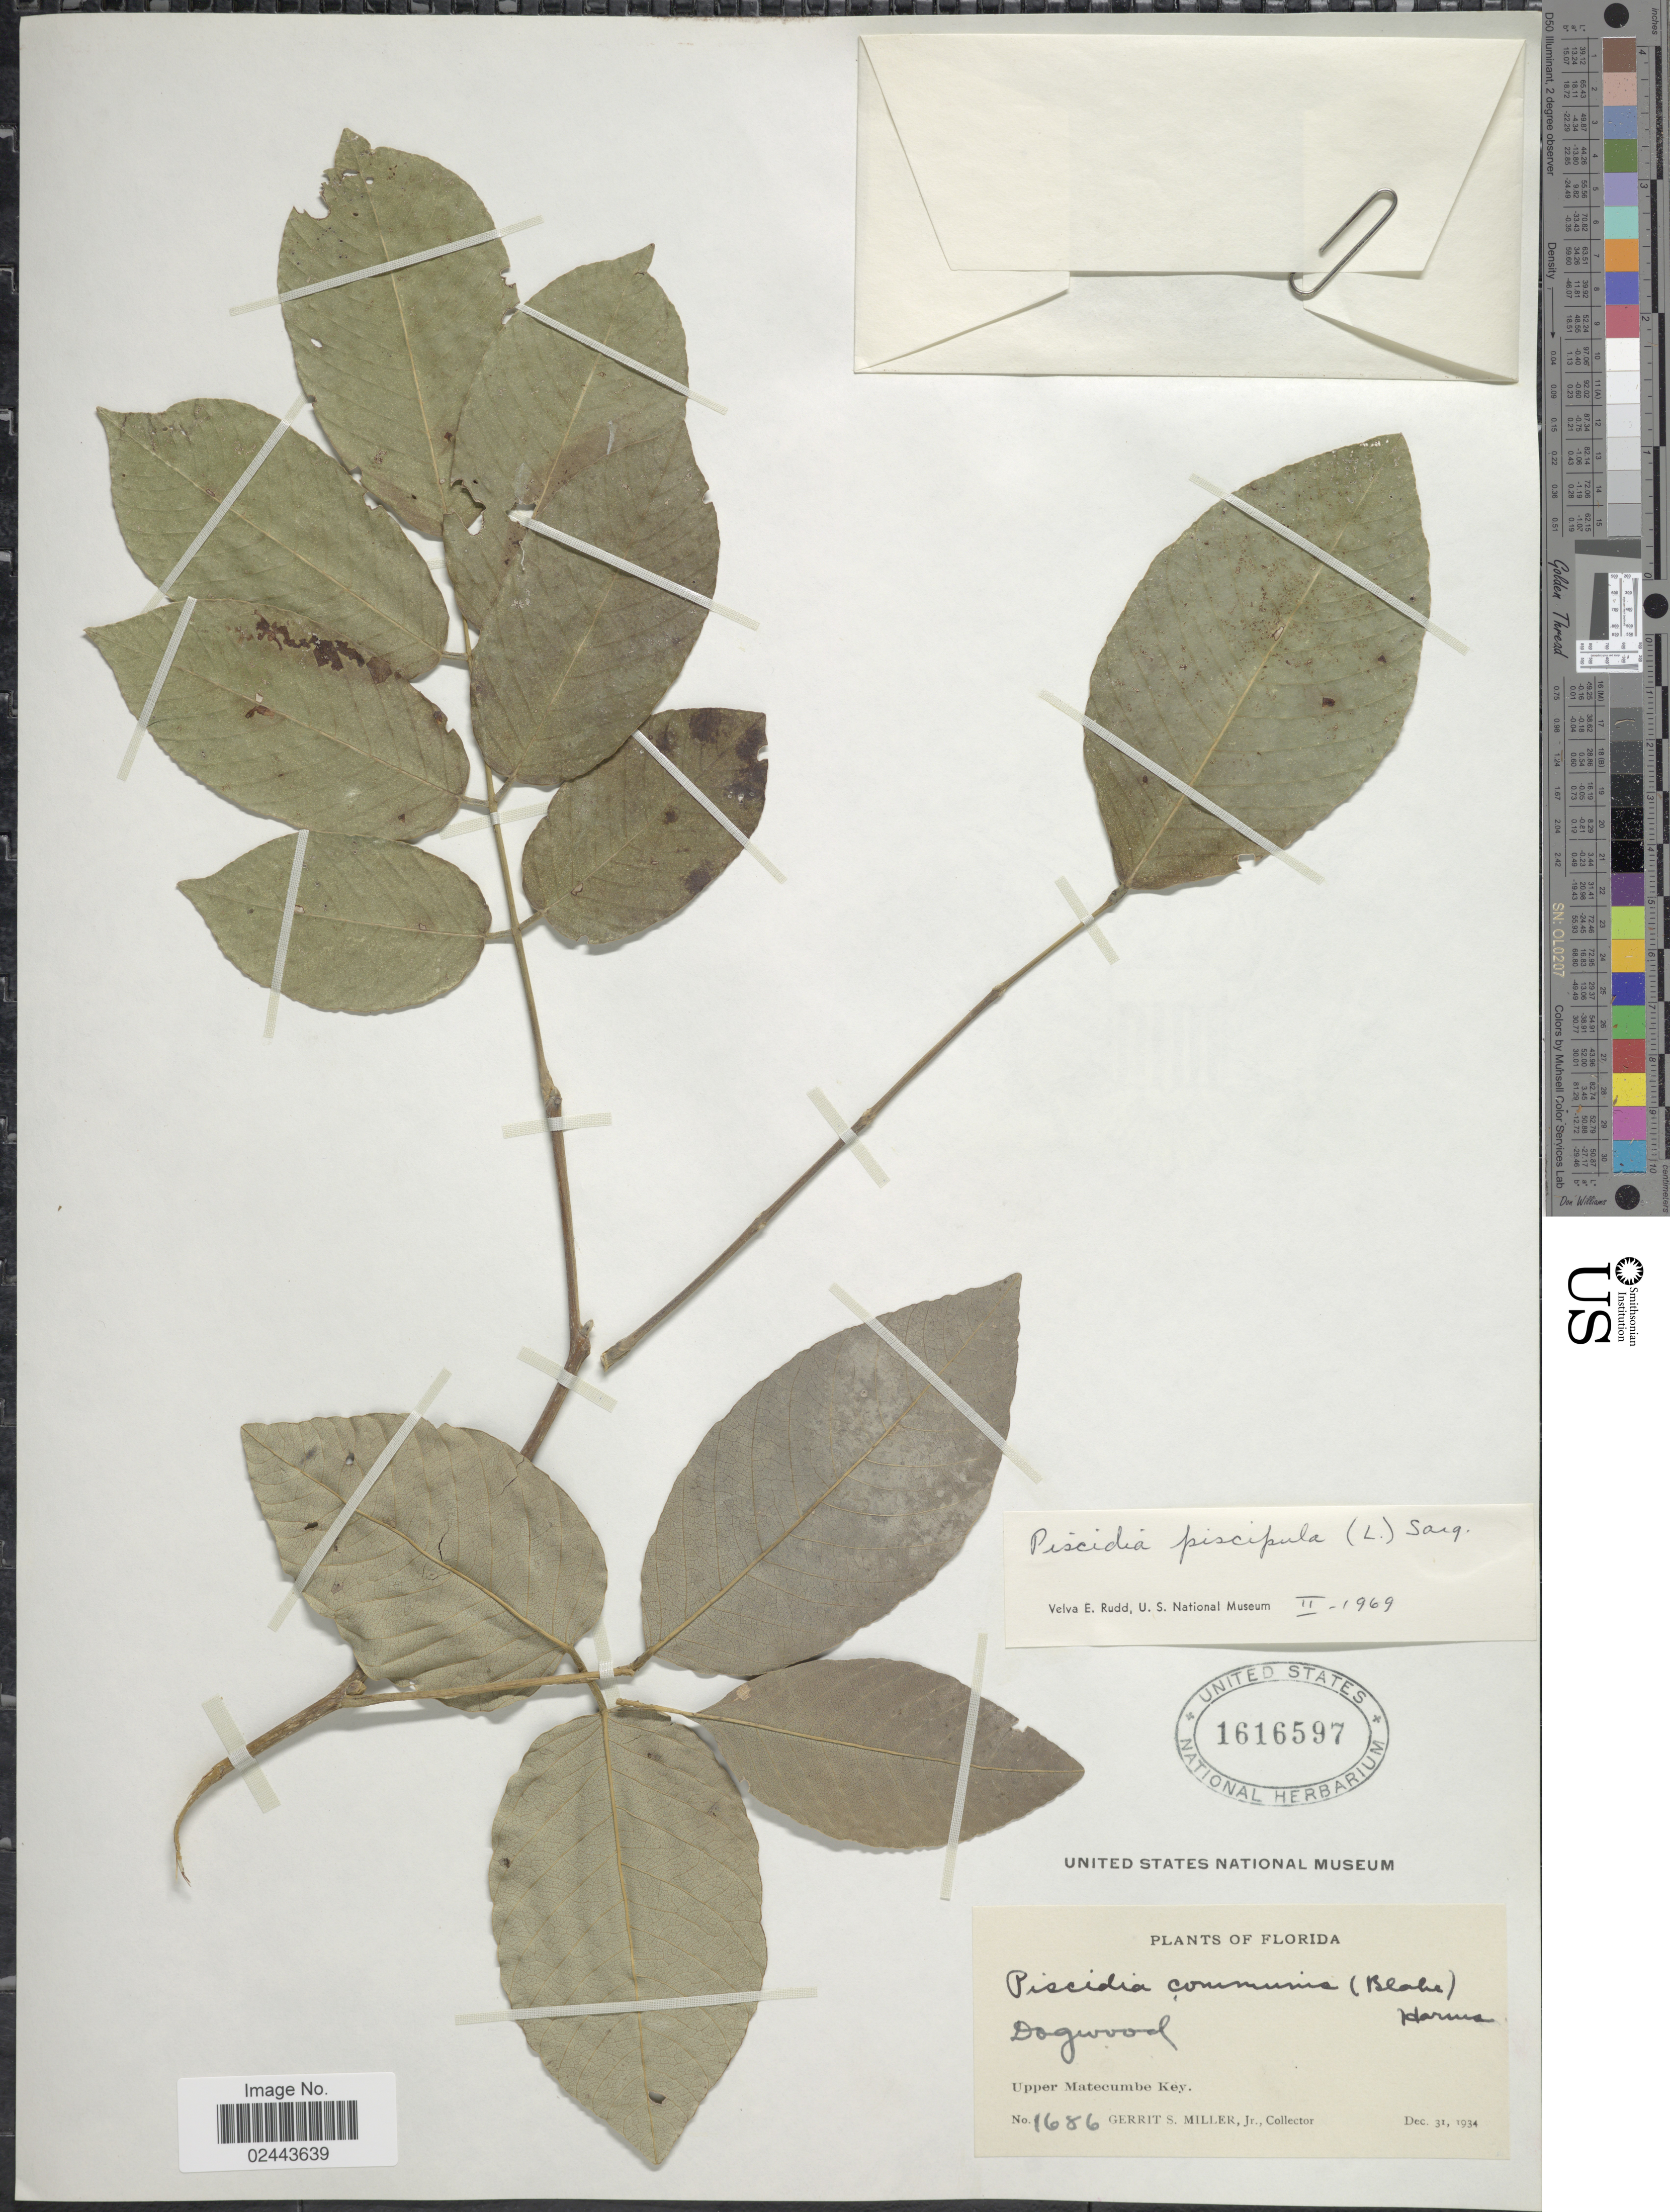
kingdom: Plantae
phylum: Tracheophyta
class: Magnoliopsida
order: Fabales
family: Fabaceae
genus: Piscidia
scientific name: Piscidia piscipula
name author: (L.) Sarg.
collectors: G. S. Miller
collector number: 1686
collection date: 1934-12-31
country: United States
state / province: Florida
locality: Upper Matecumbe Key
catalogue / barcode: US 1616597